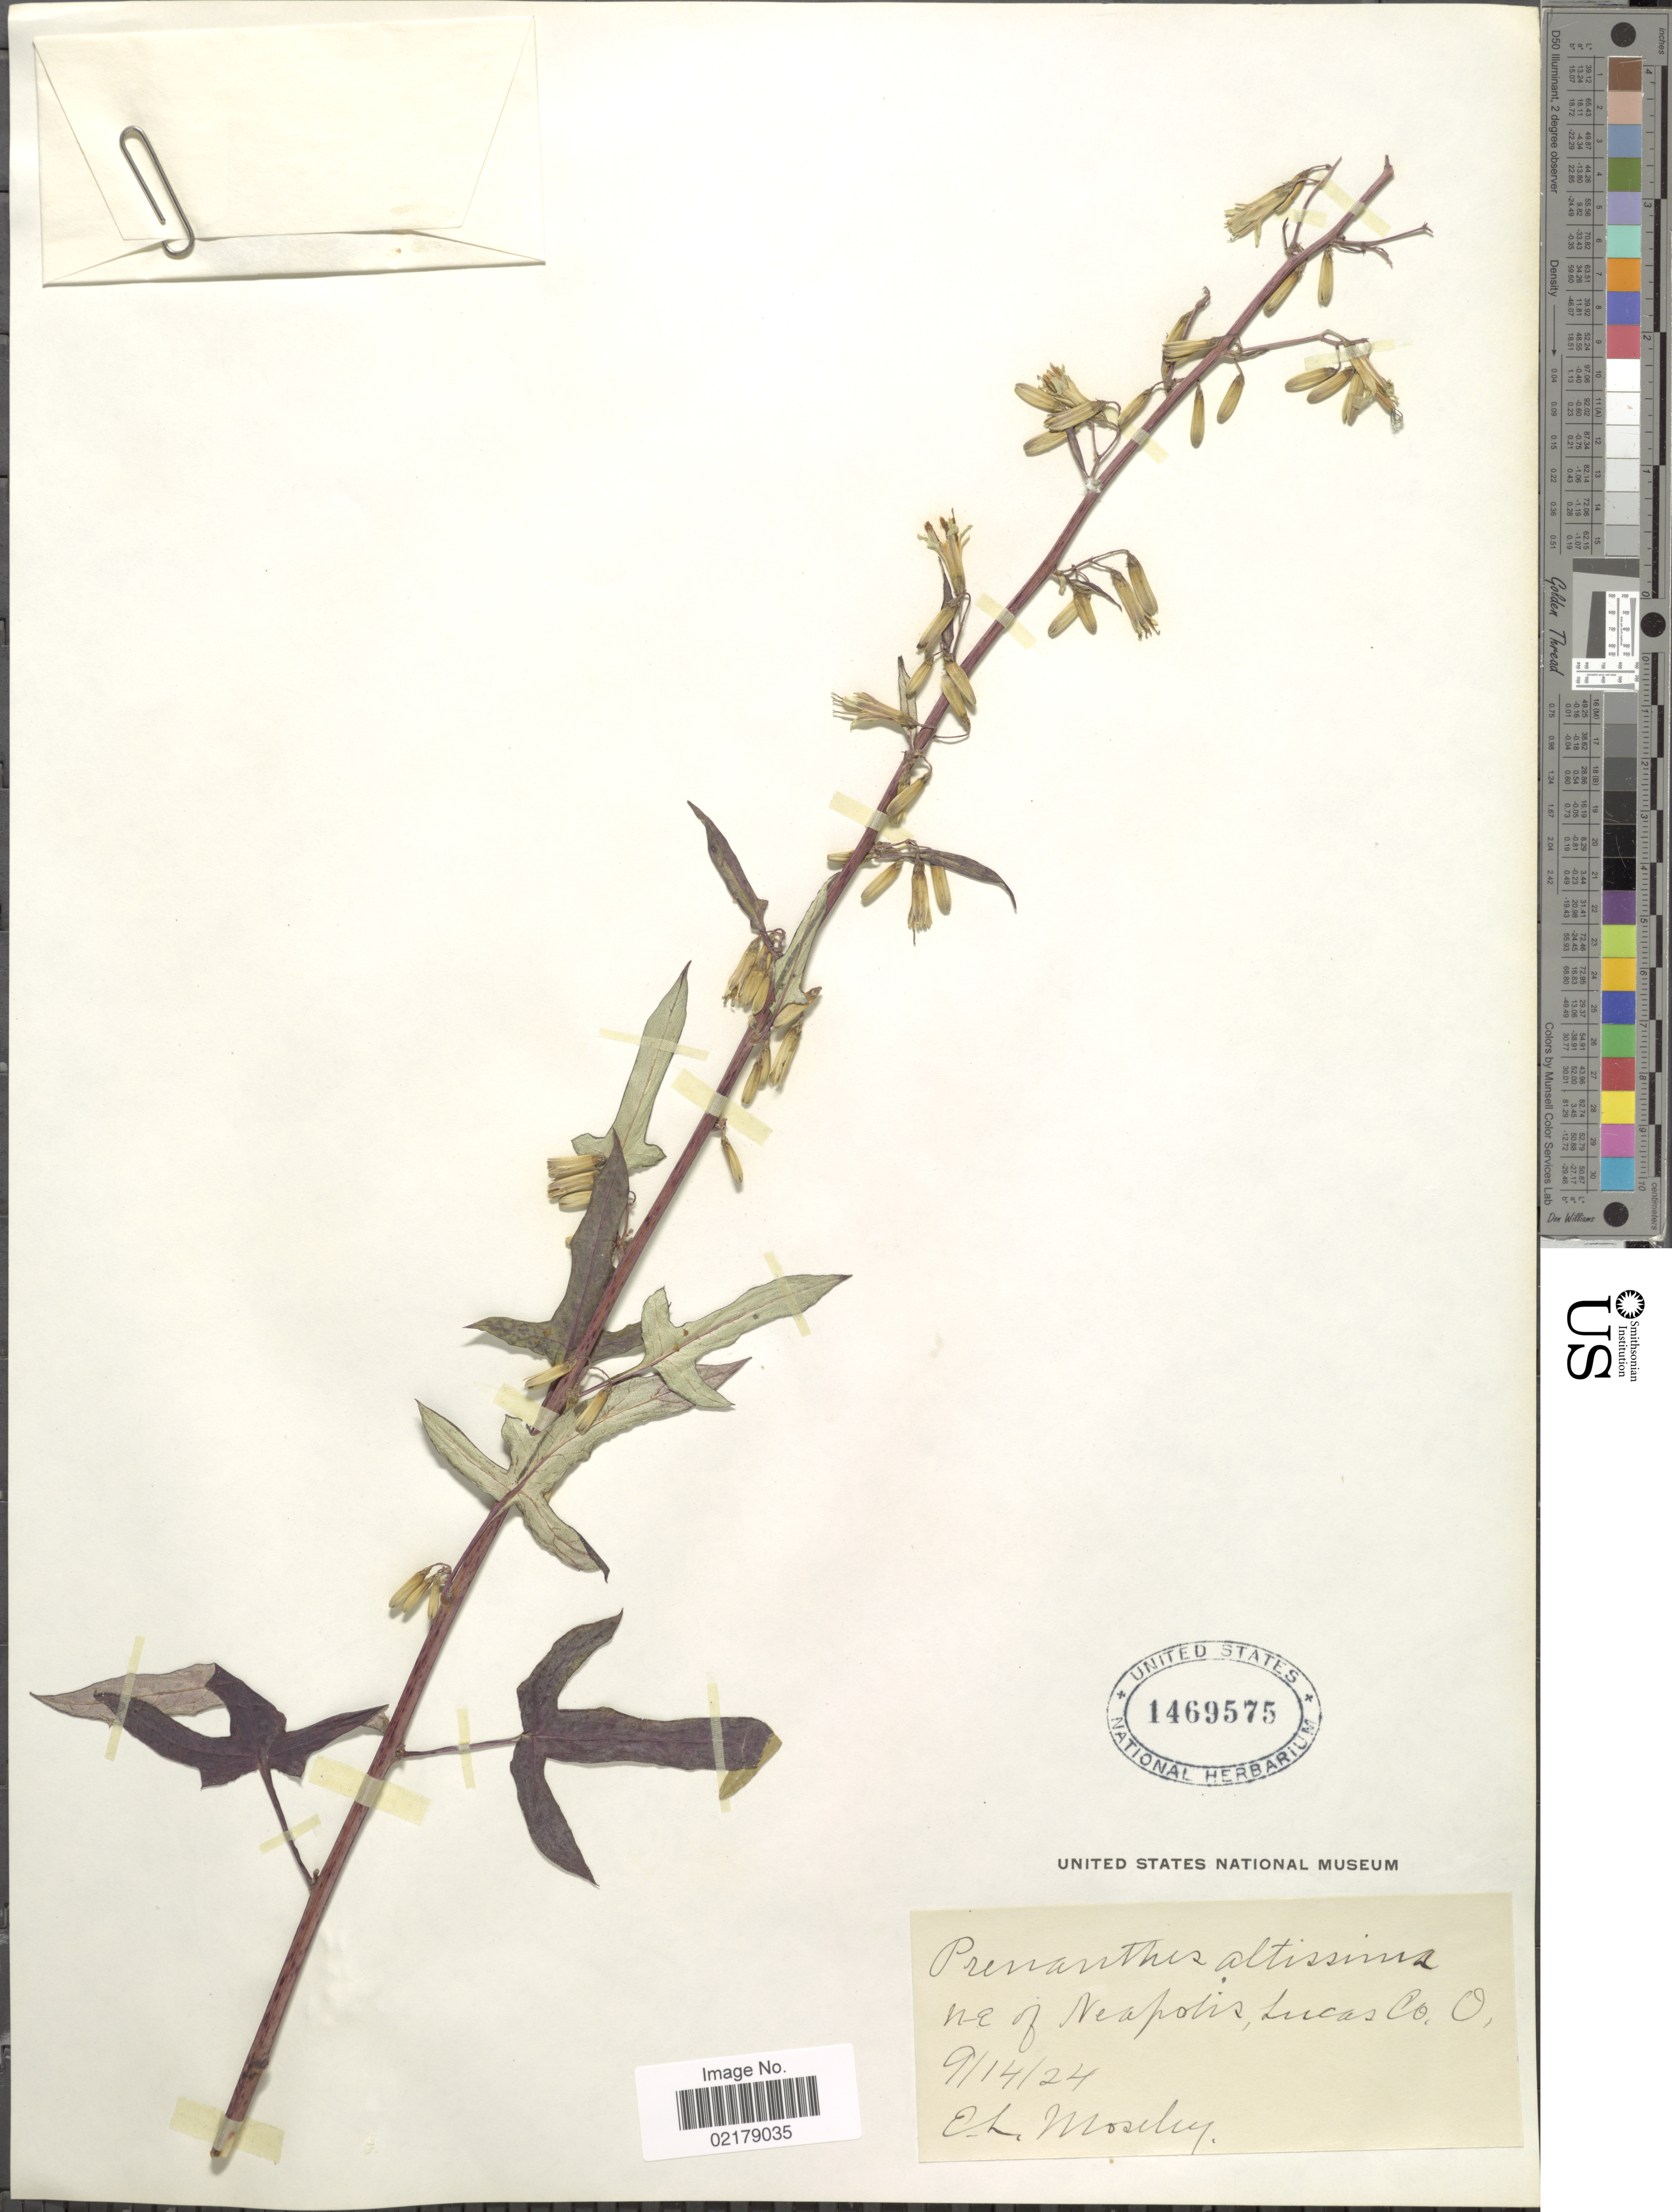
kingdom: Plantae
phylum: Tracheophyta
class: Magnoliopsida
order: Asterales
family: Asteraceae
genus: Nabalus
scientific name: Nabalus altissimus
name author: (L.) Hook.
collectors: E. Moseley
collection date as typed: Transcribed d/m/y: 14/9/24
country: United States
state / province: Ohio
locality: N-E- of Neapolis, Lucas Co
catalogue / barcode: US 1469575